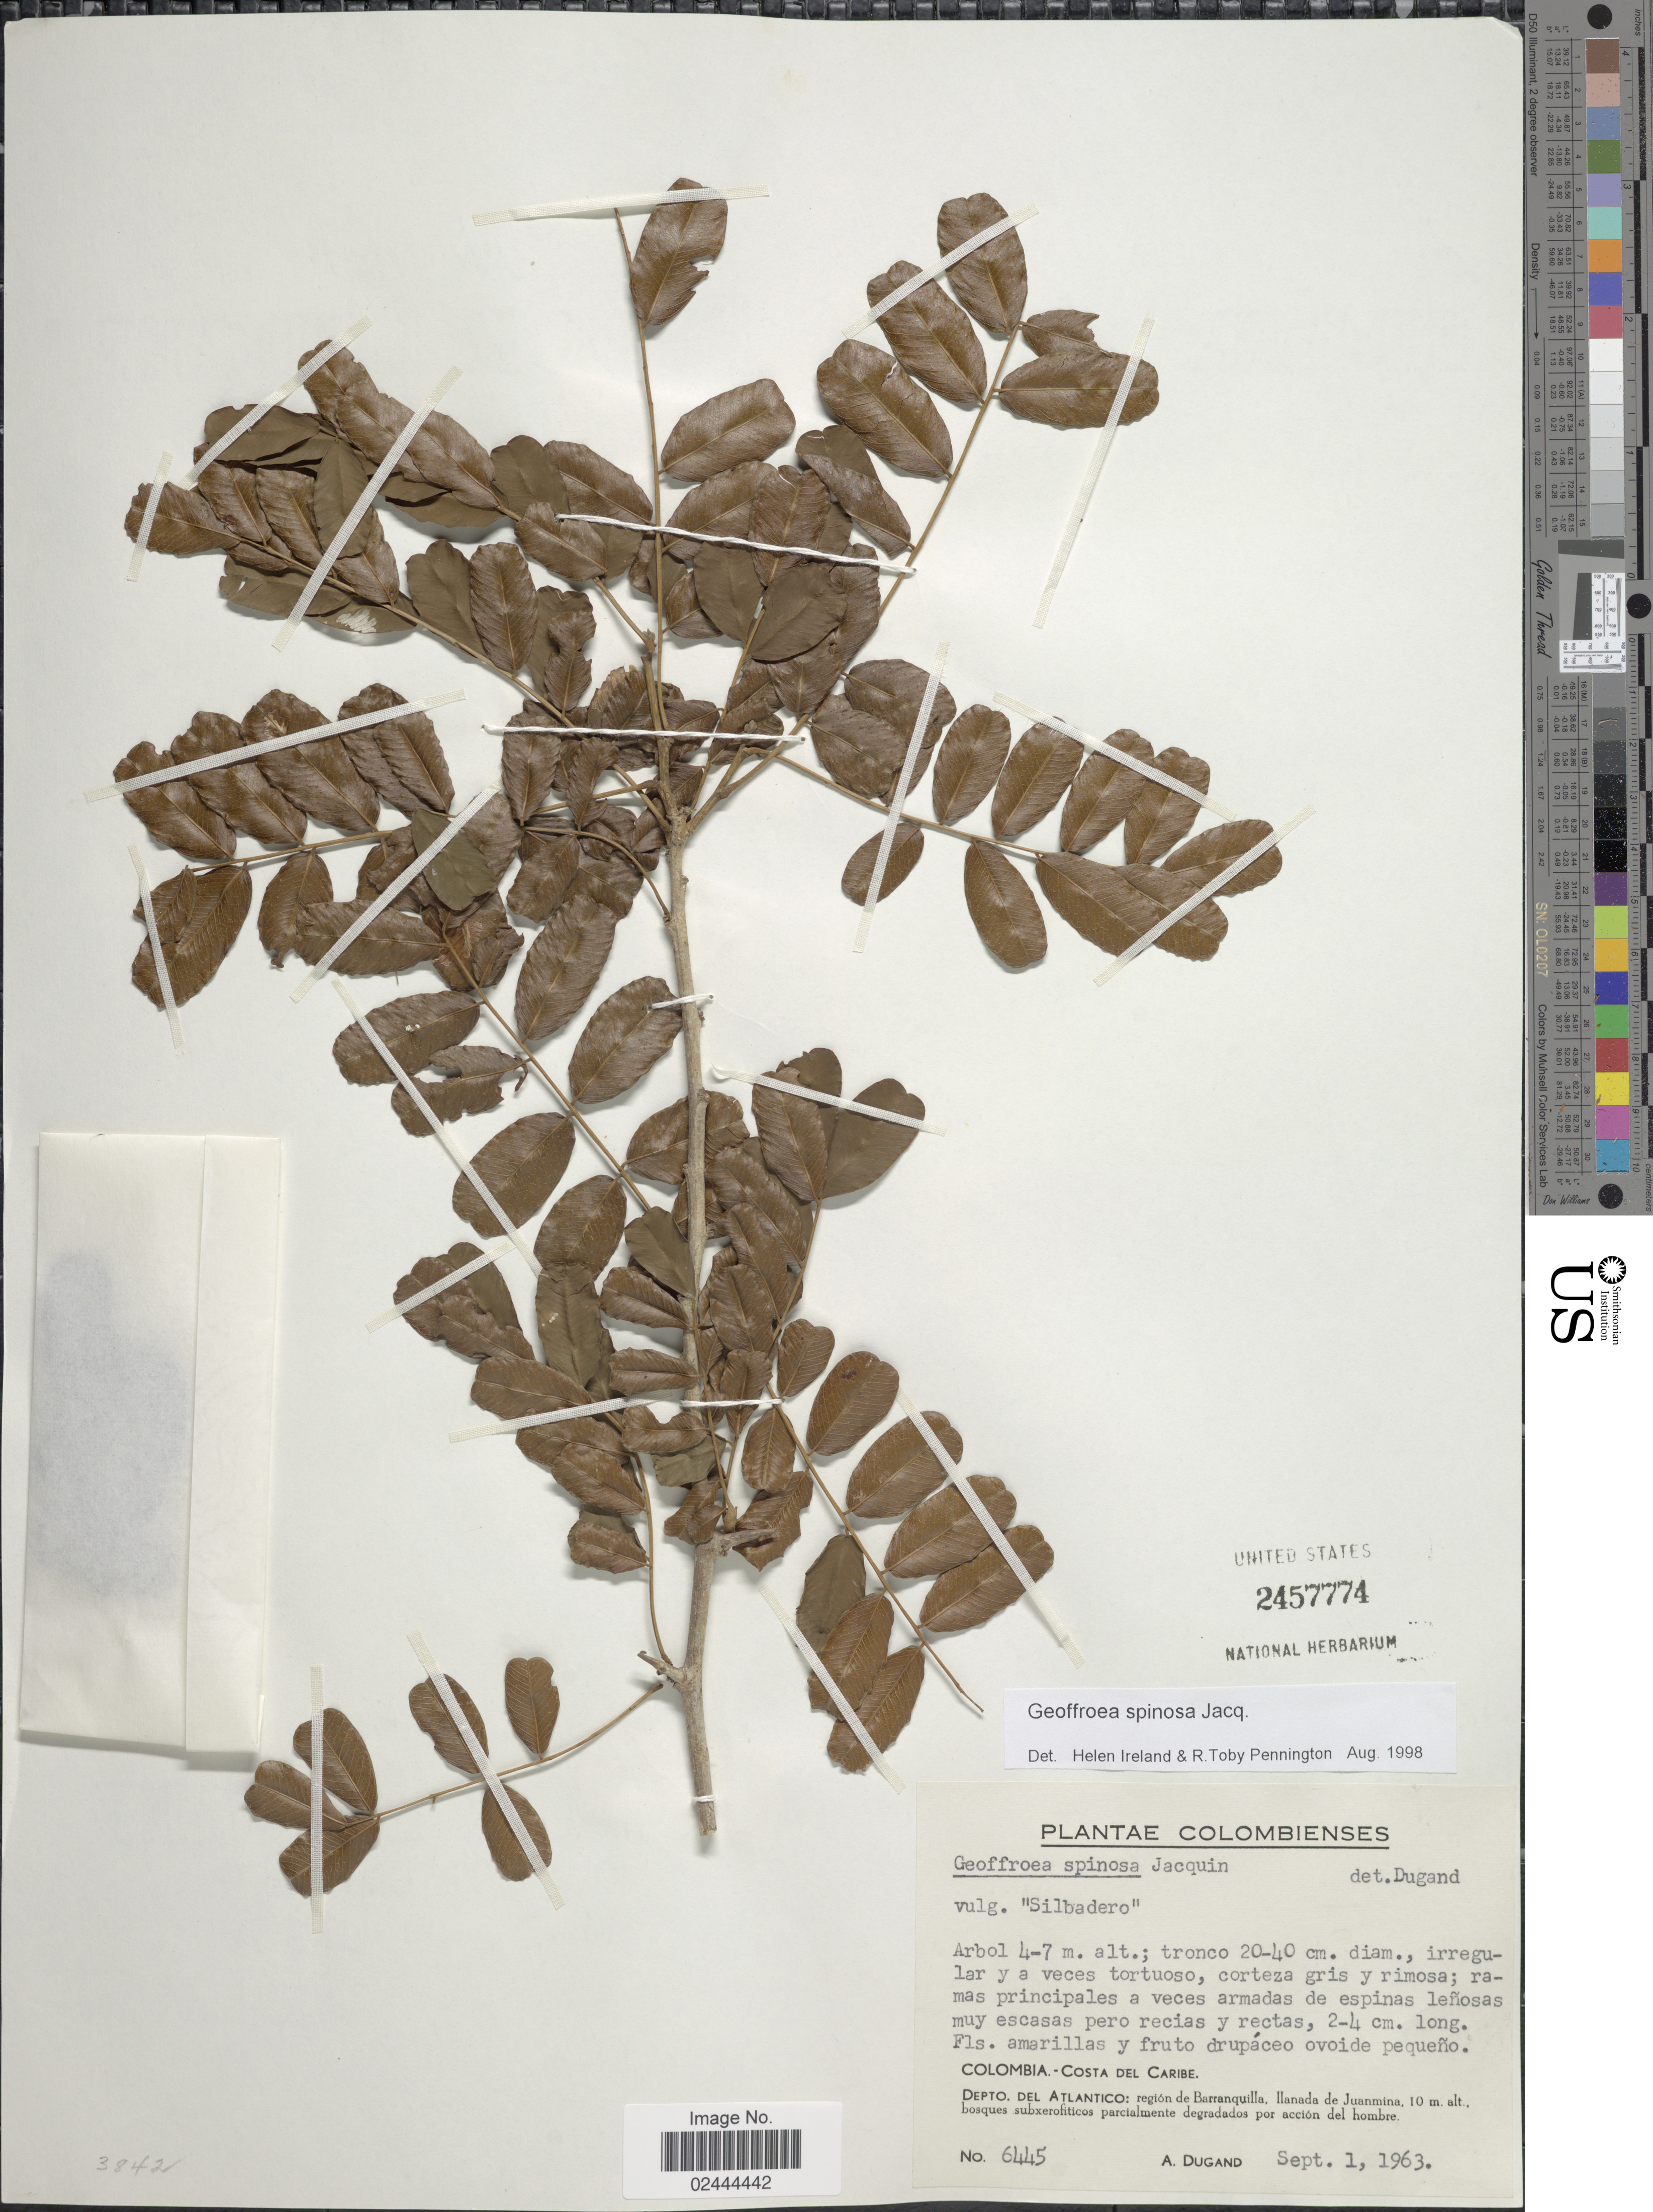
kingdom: Plantae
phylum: Tracheophyta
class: Magnoliopsida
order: Fabales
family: Fabaceae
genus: Geoffroea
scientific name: Geoffroea spinosa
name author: Jacq.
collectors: A. Dugand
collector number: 6445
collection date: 1963-09-01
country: Colombia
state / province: Atlántico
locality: Costa del Caribe, region de Barranquilla, llanada de Juanmina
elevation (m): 10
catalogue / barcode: US 2457774